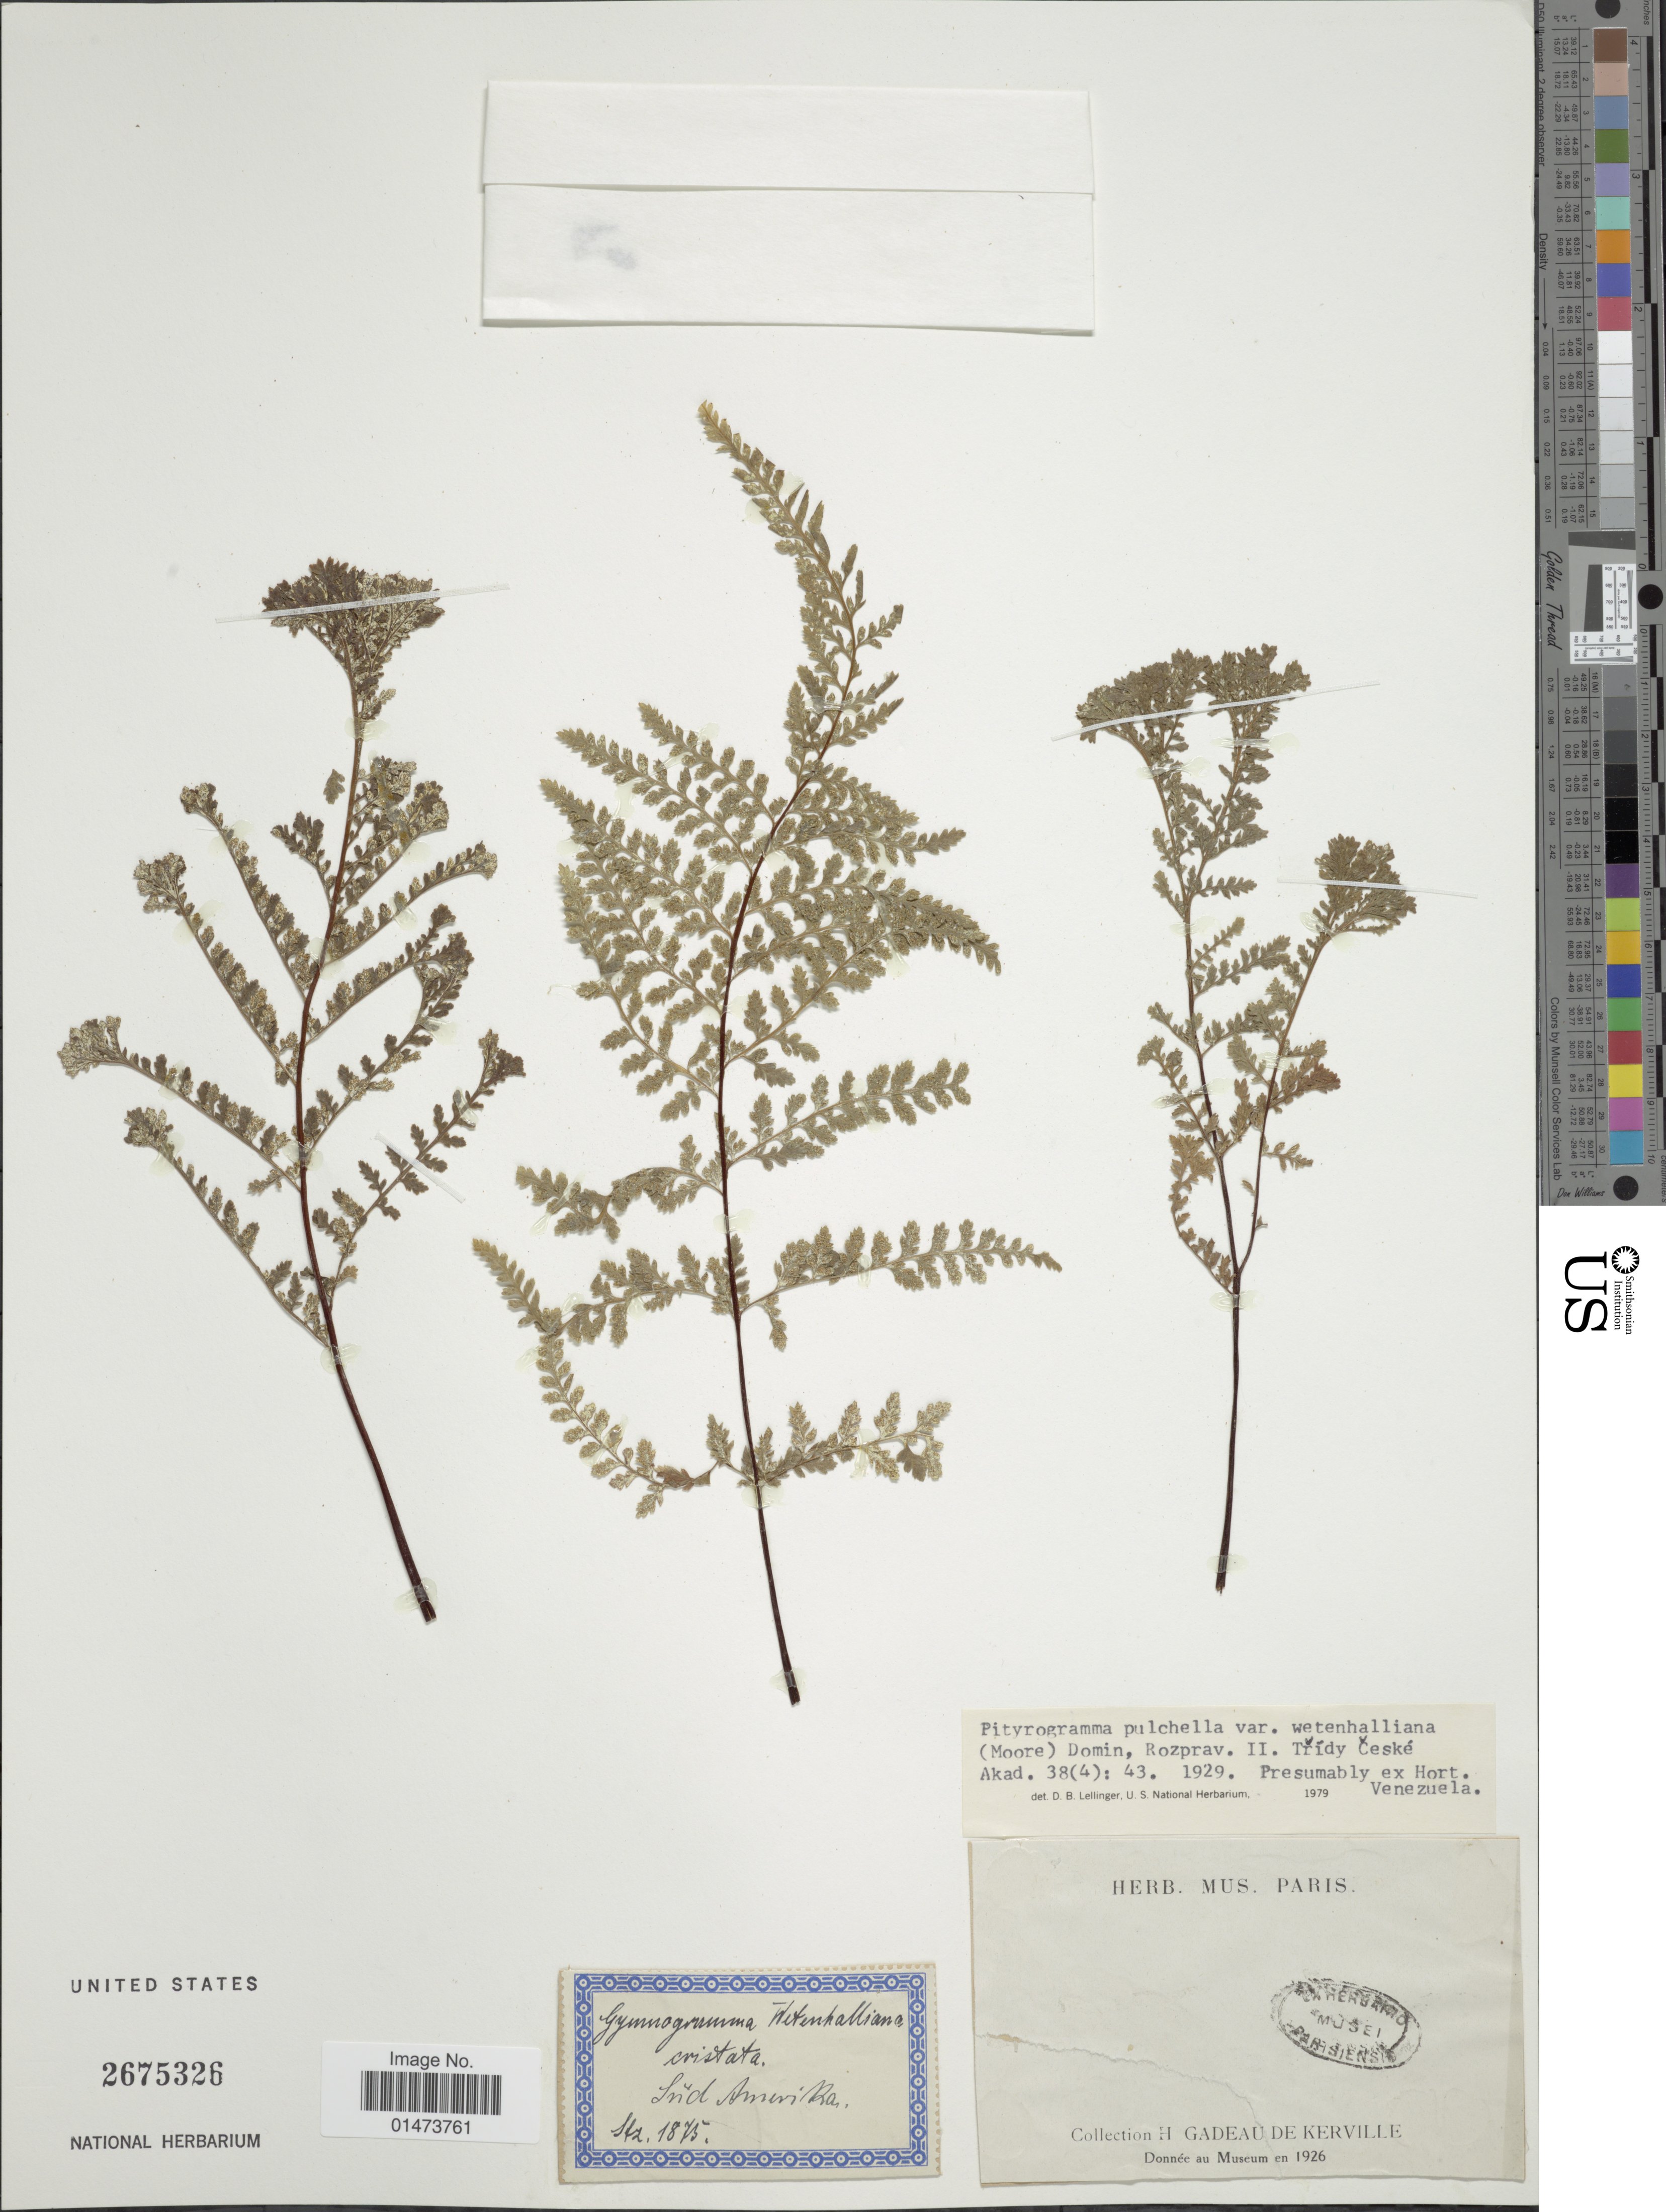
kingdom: Plantae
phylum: Tracheophyta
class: Polypodiopsida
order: Polypodiales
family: Pteridaceae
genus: Pityrogramma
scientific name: Pityrogramma pulchella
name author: (T. Moore) Domin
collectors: H. Gadeau de Kerkville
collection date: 1875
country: Venezuela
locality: Sud Amerika.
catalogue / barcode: US 2675326